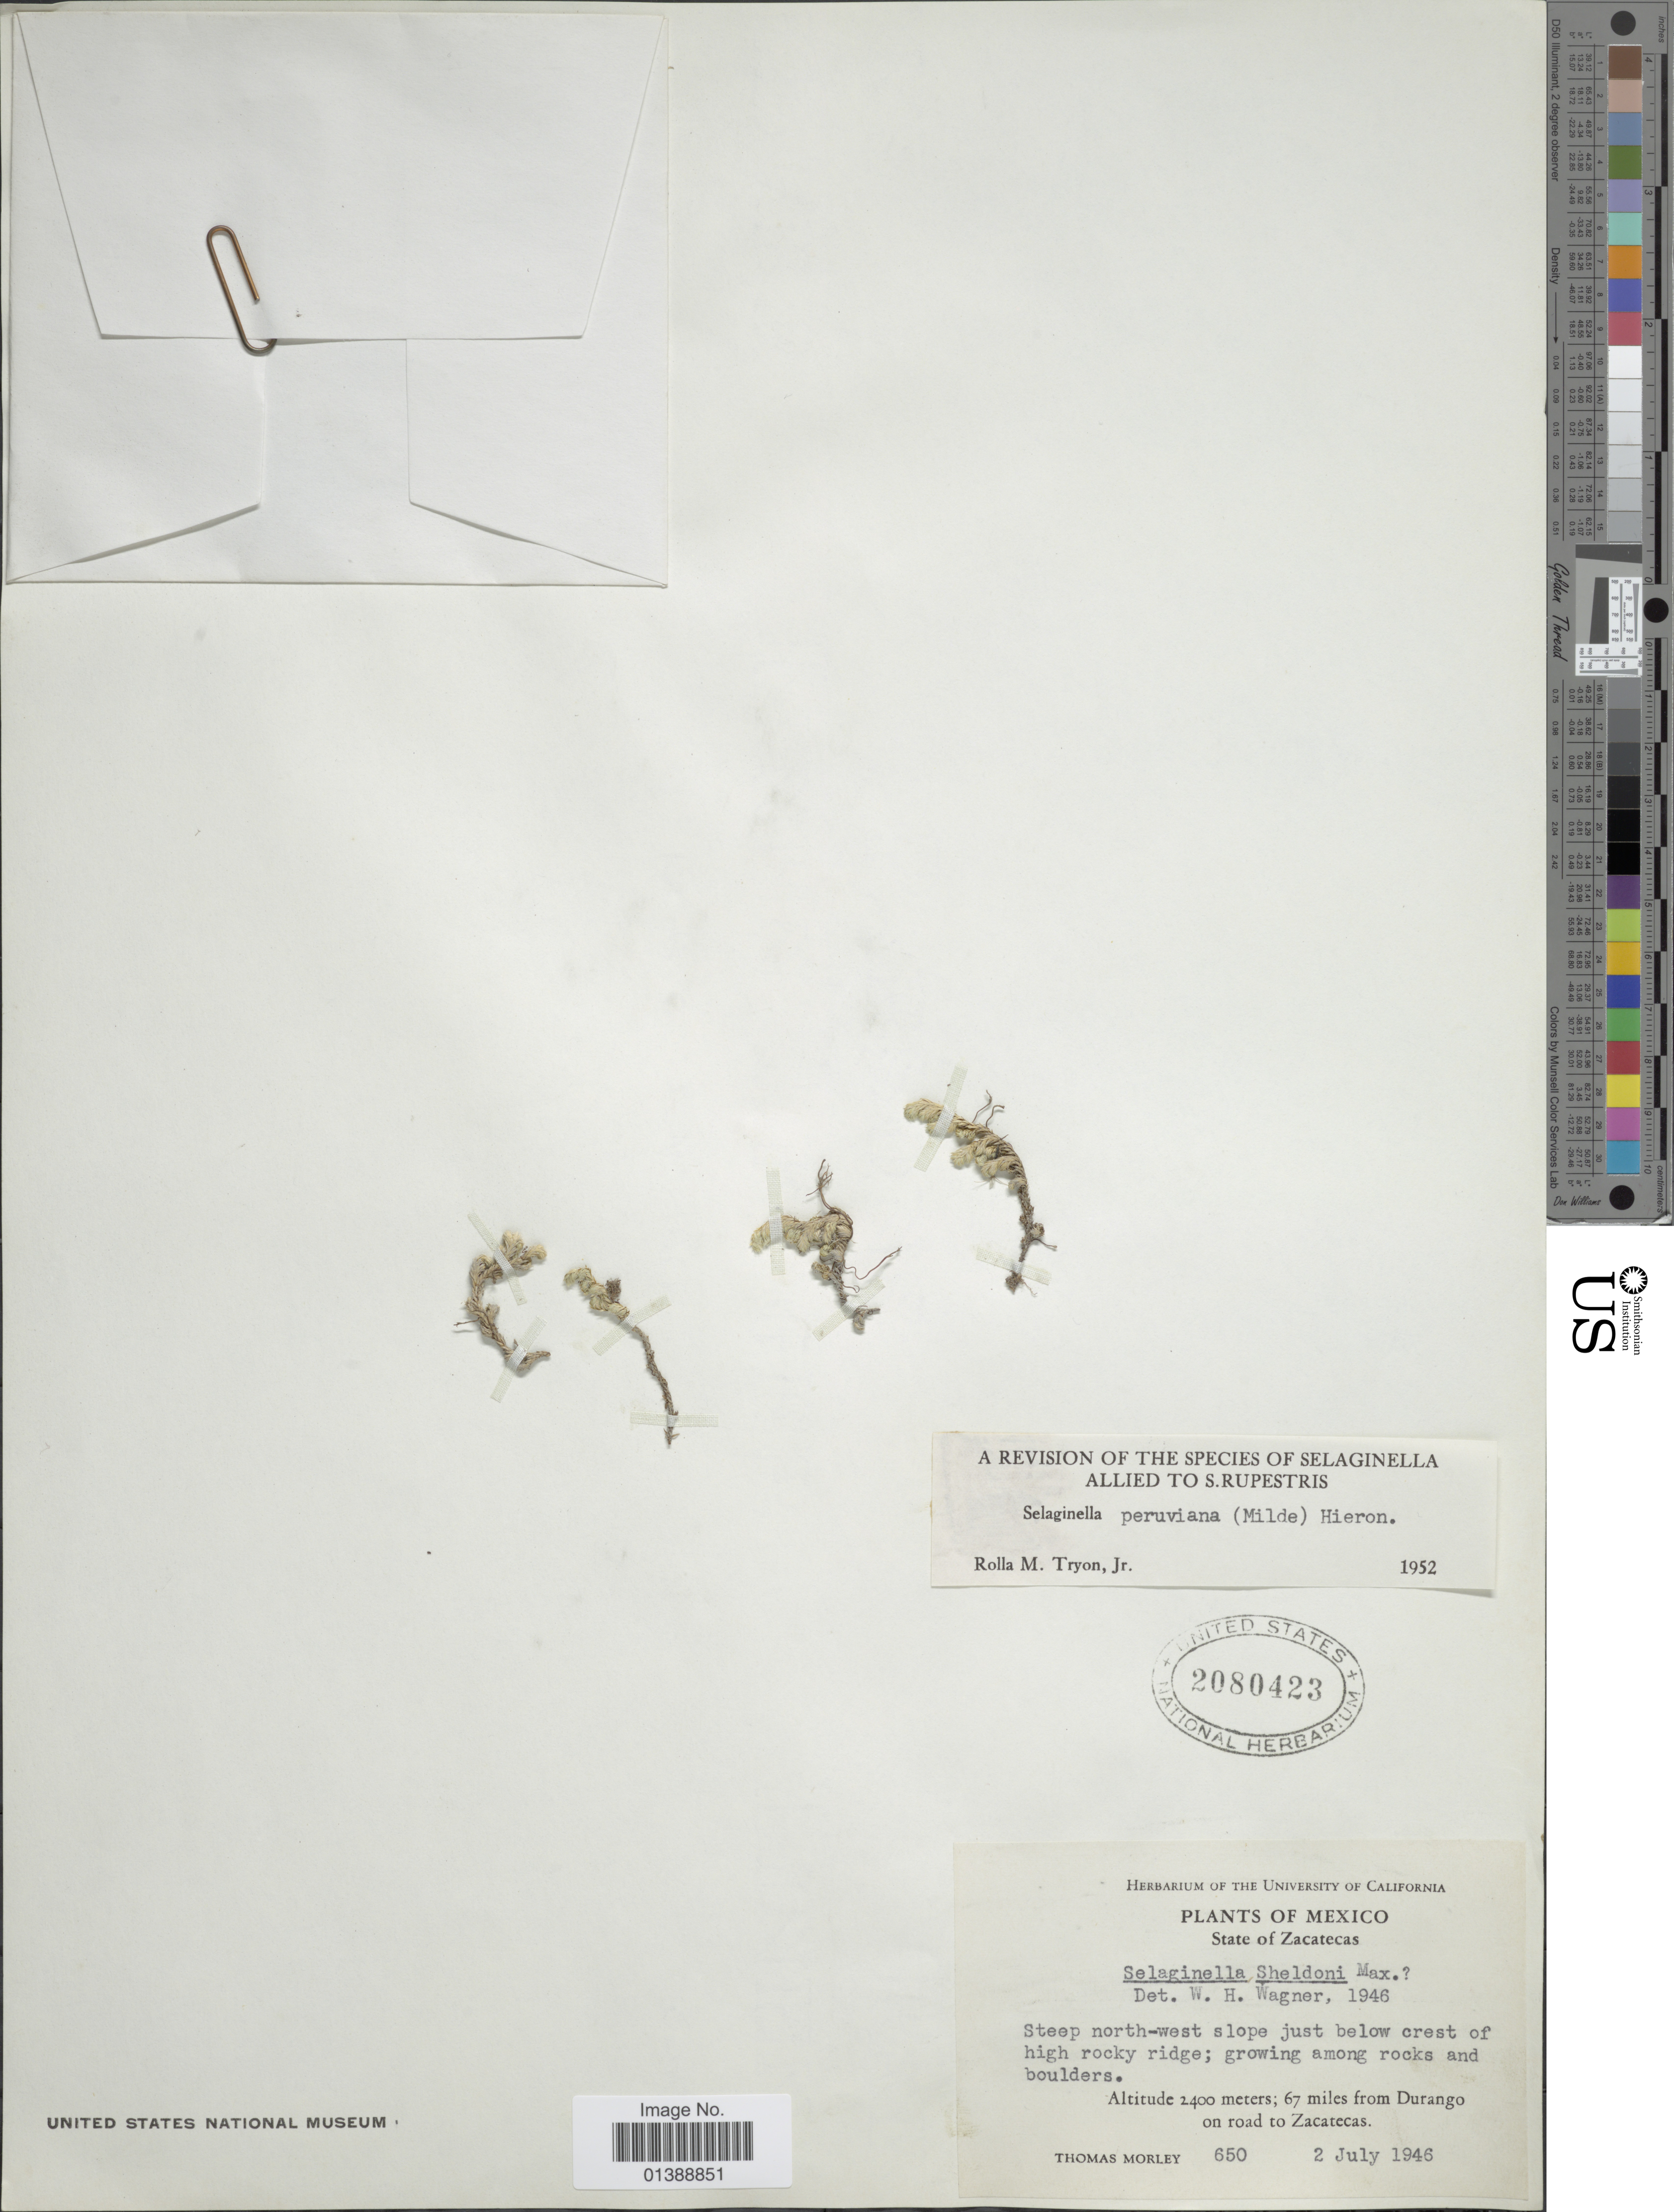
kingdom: Plantae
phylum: Tracheophyta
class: Lycopodiopsida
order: Selaginellales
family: Selaginellaceae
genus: Selaginella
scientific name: Selaginella peruviana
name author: (Milde) Hieron.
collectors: T. Morley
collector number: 650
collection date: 1946-07-02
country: Mexico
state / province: Zacatecas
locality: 67 miles from Durango on road to Zacatecas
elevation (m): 2400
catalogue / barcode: US 2080423